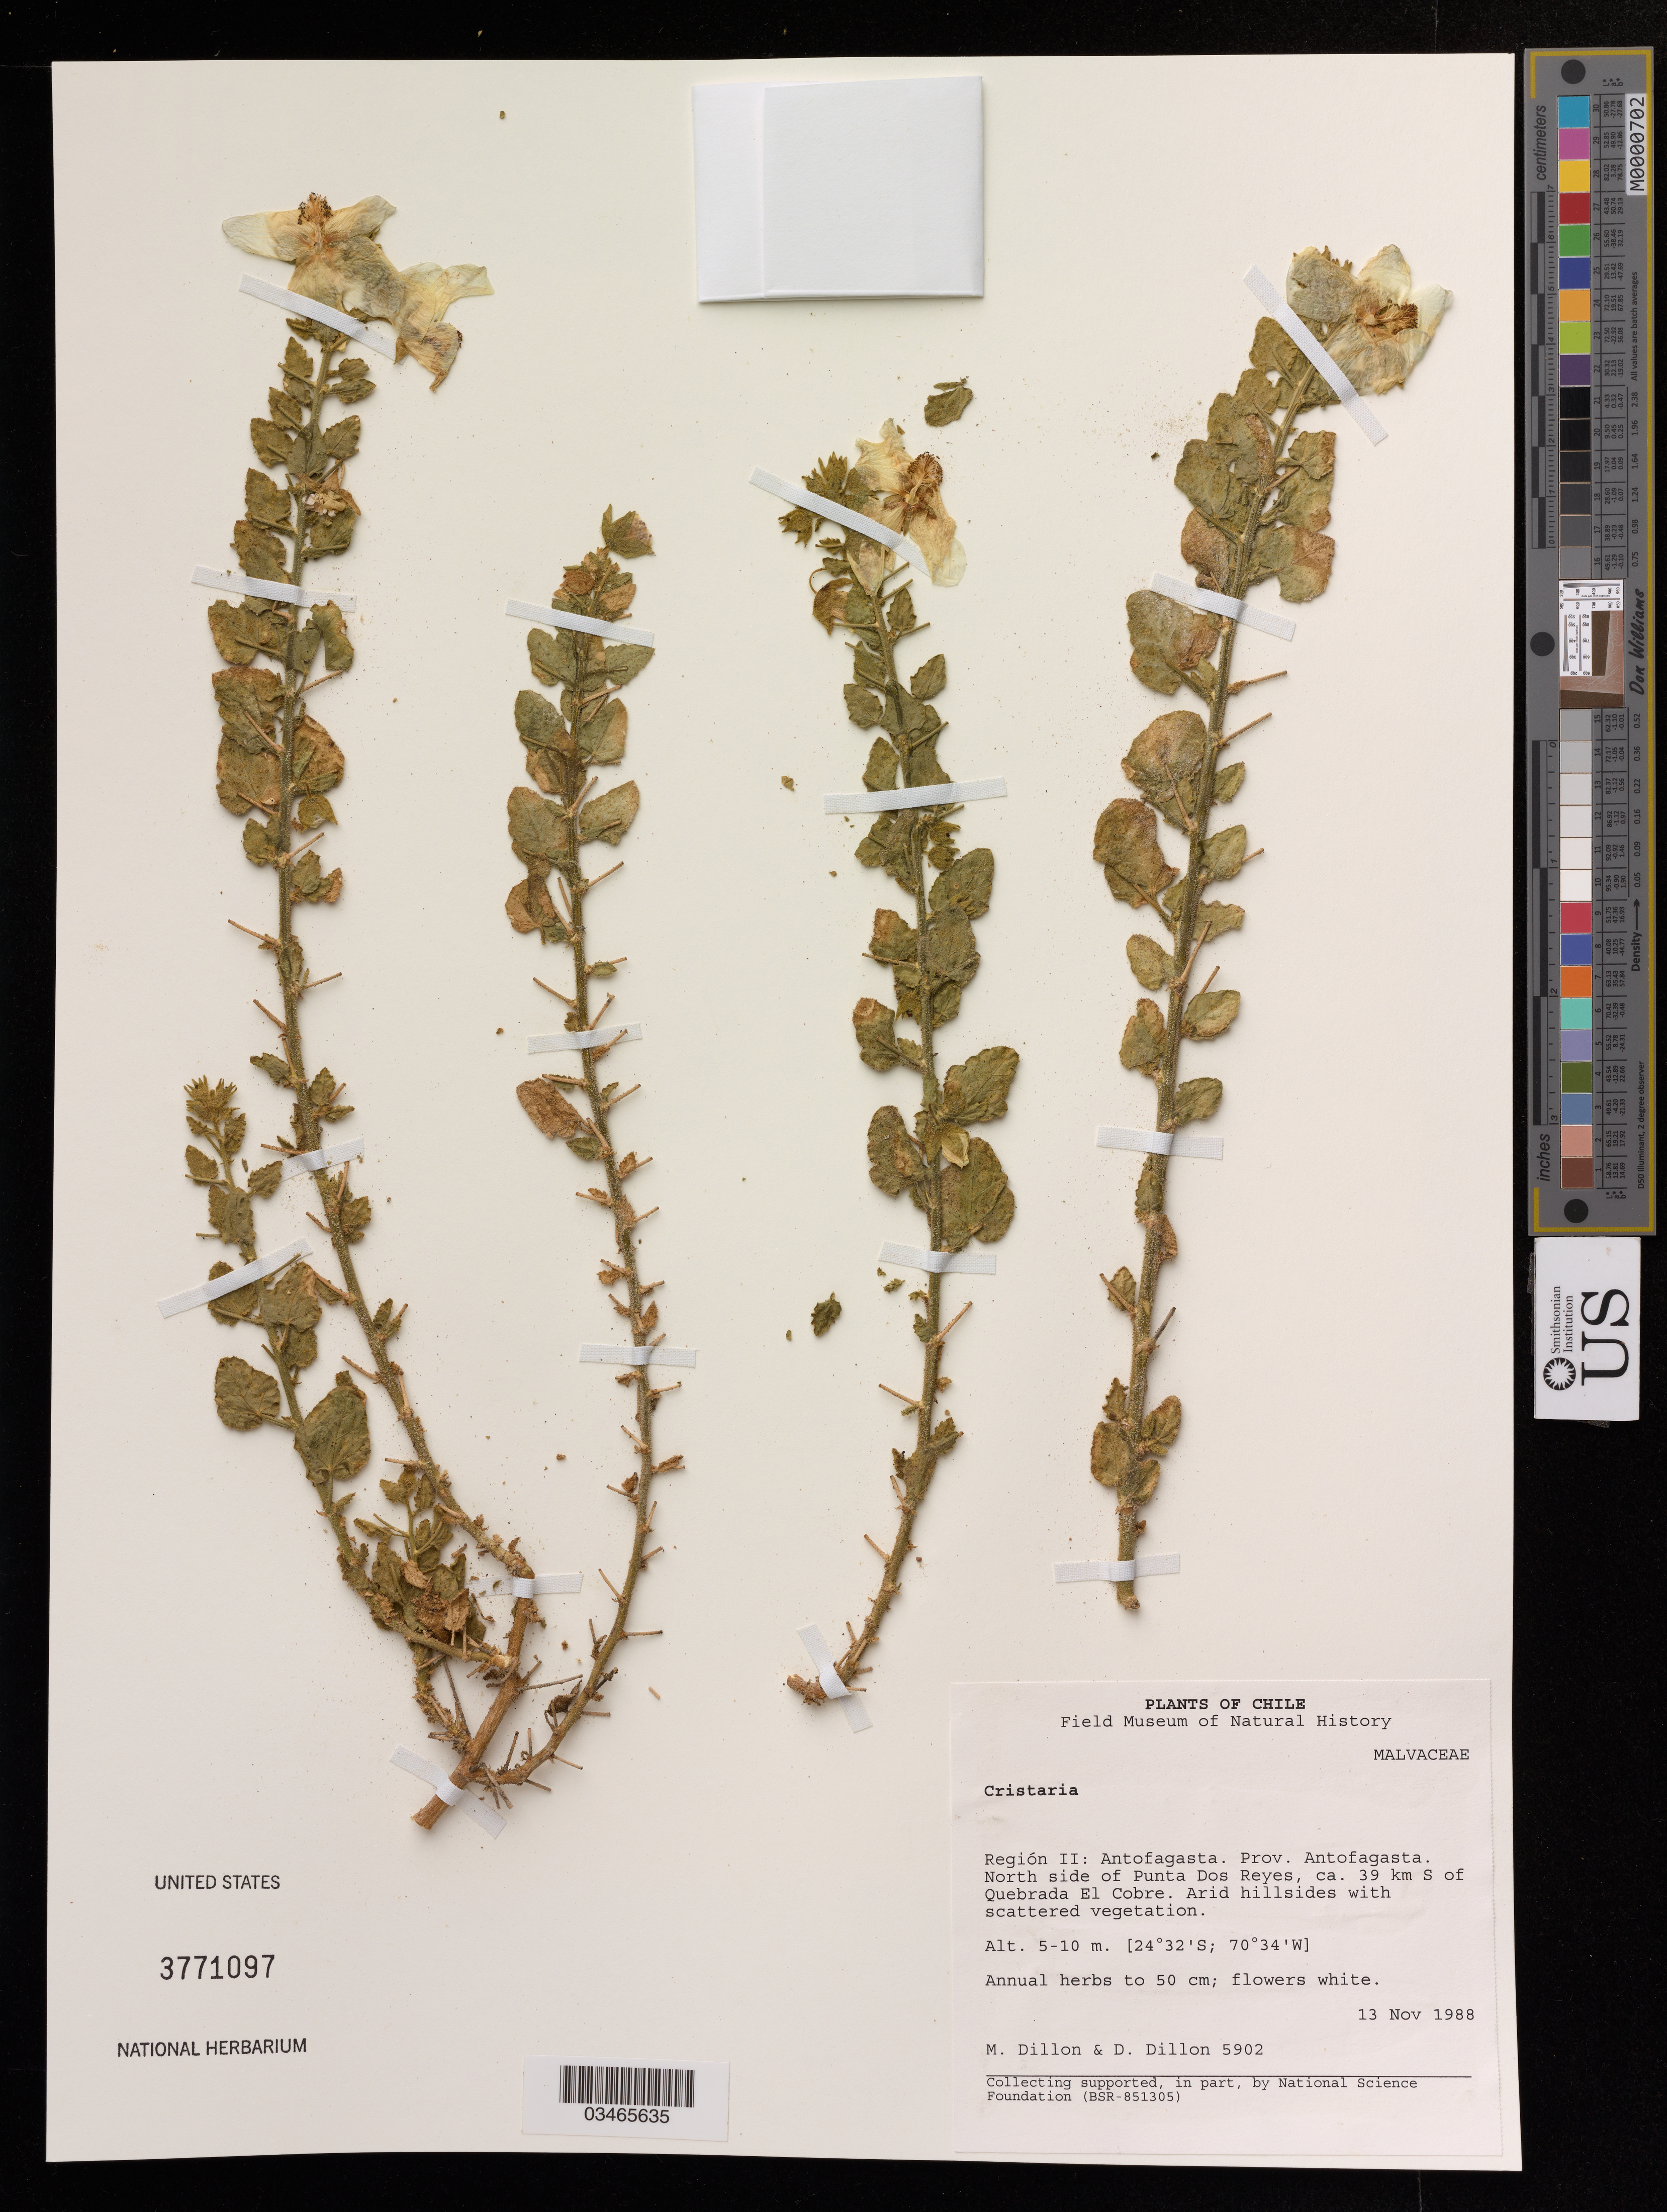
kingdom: Plantae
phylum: Tracheophyta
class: Magnoliopsida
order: Malvales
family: Malvaceae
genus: Cristaria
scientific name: Cristaria sp.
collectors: M. O. Dillon & D. Dillon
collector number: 5902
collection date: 1988-11-13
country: Chile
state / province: Antofagasta (II)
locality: North side of Punta Dos Reyes, ca. 39 km S of Quebrada El Cobre.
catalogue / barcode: US 3771097